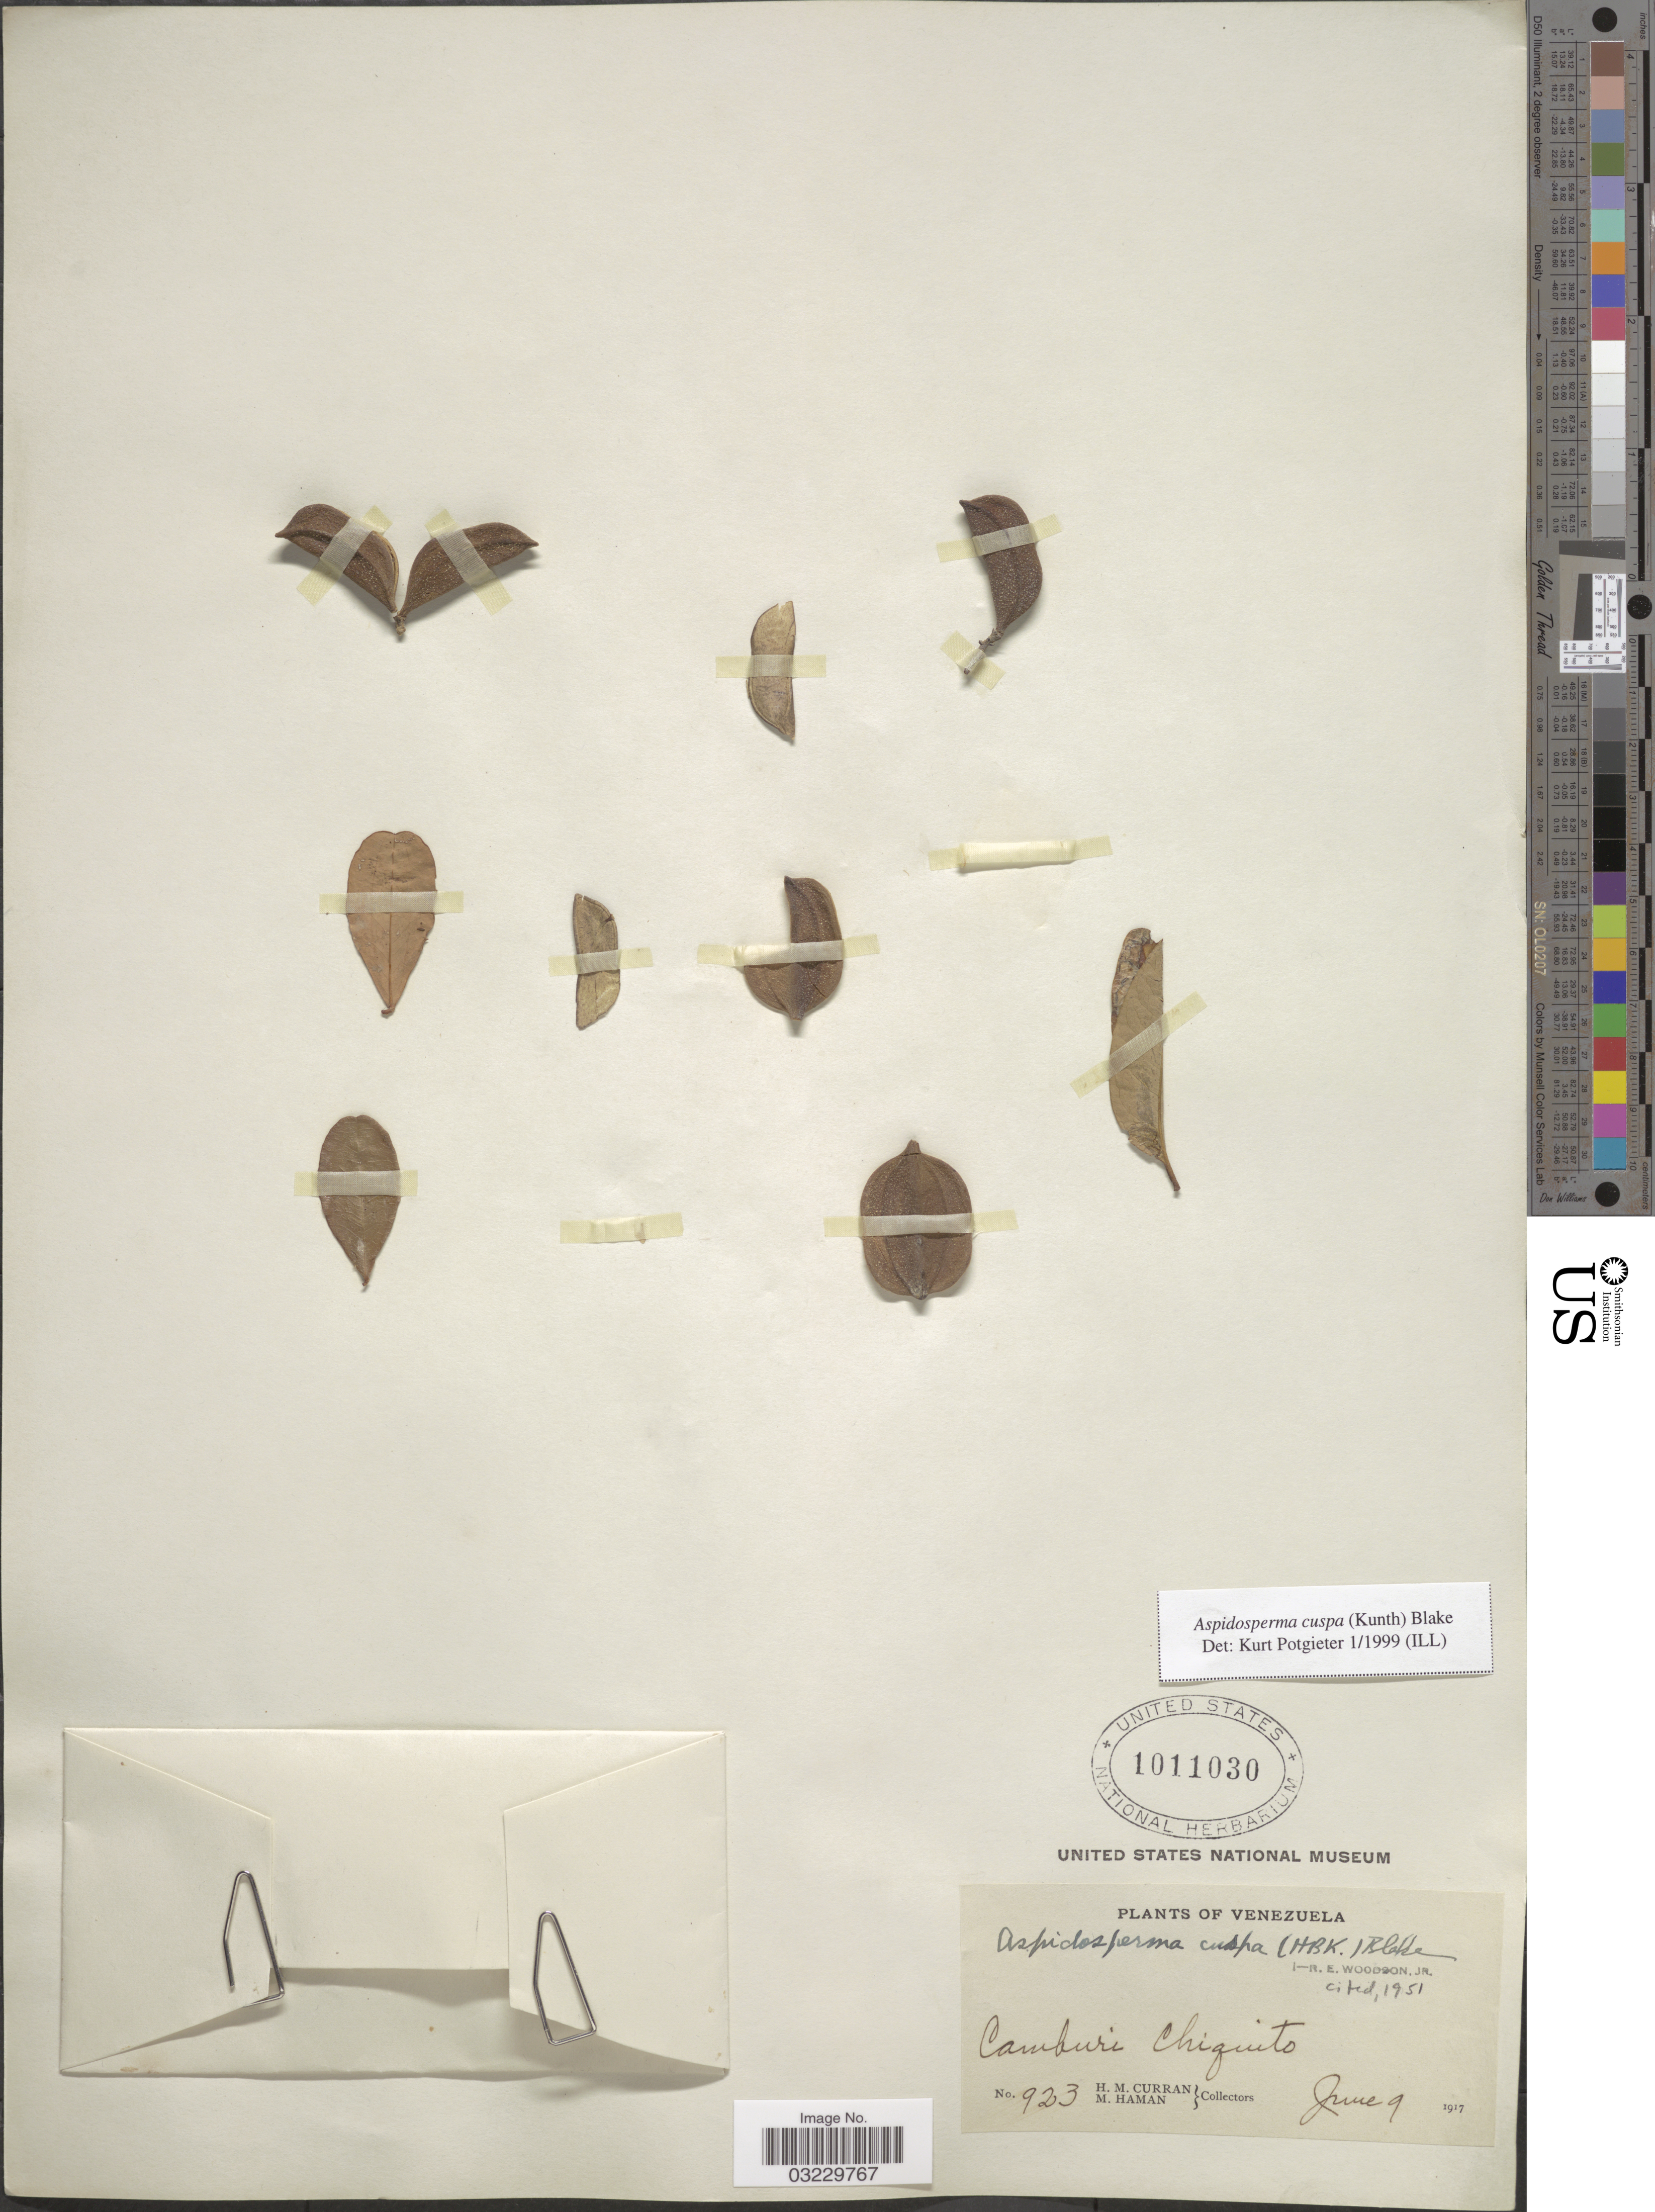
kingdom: Plantae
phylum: Tracheophyta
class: Magnoliopsida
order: Gentianales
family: Apocynaceae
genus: Aspidosperma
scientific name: Aspidosperma cuspa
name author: (Kunth) S.F. Blake ex Pittier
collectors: H. M. Curran & M. Haman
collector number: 923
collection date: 1917-06-09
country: Venezuela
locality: Camburi Chiquito.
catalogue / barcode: US 1011030